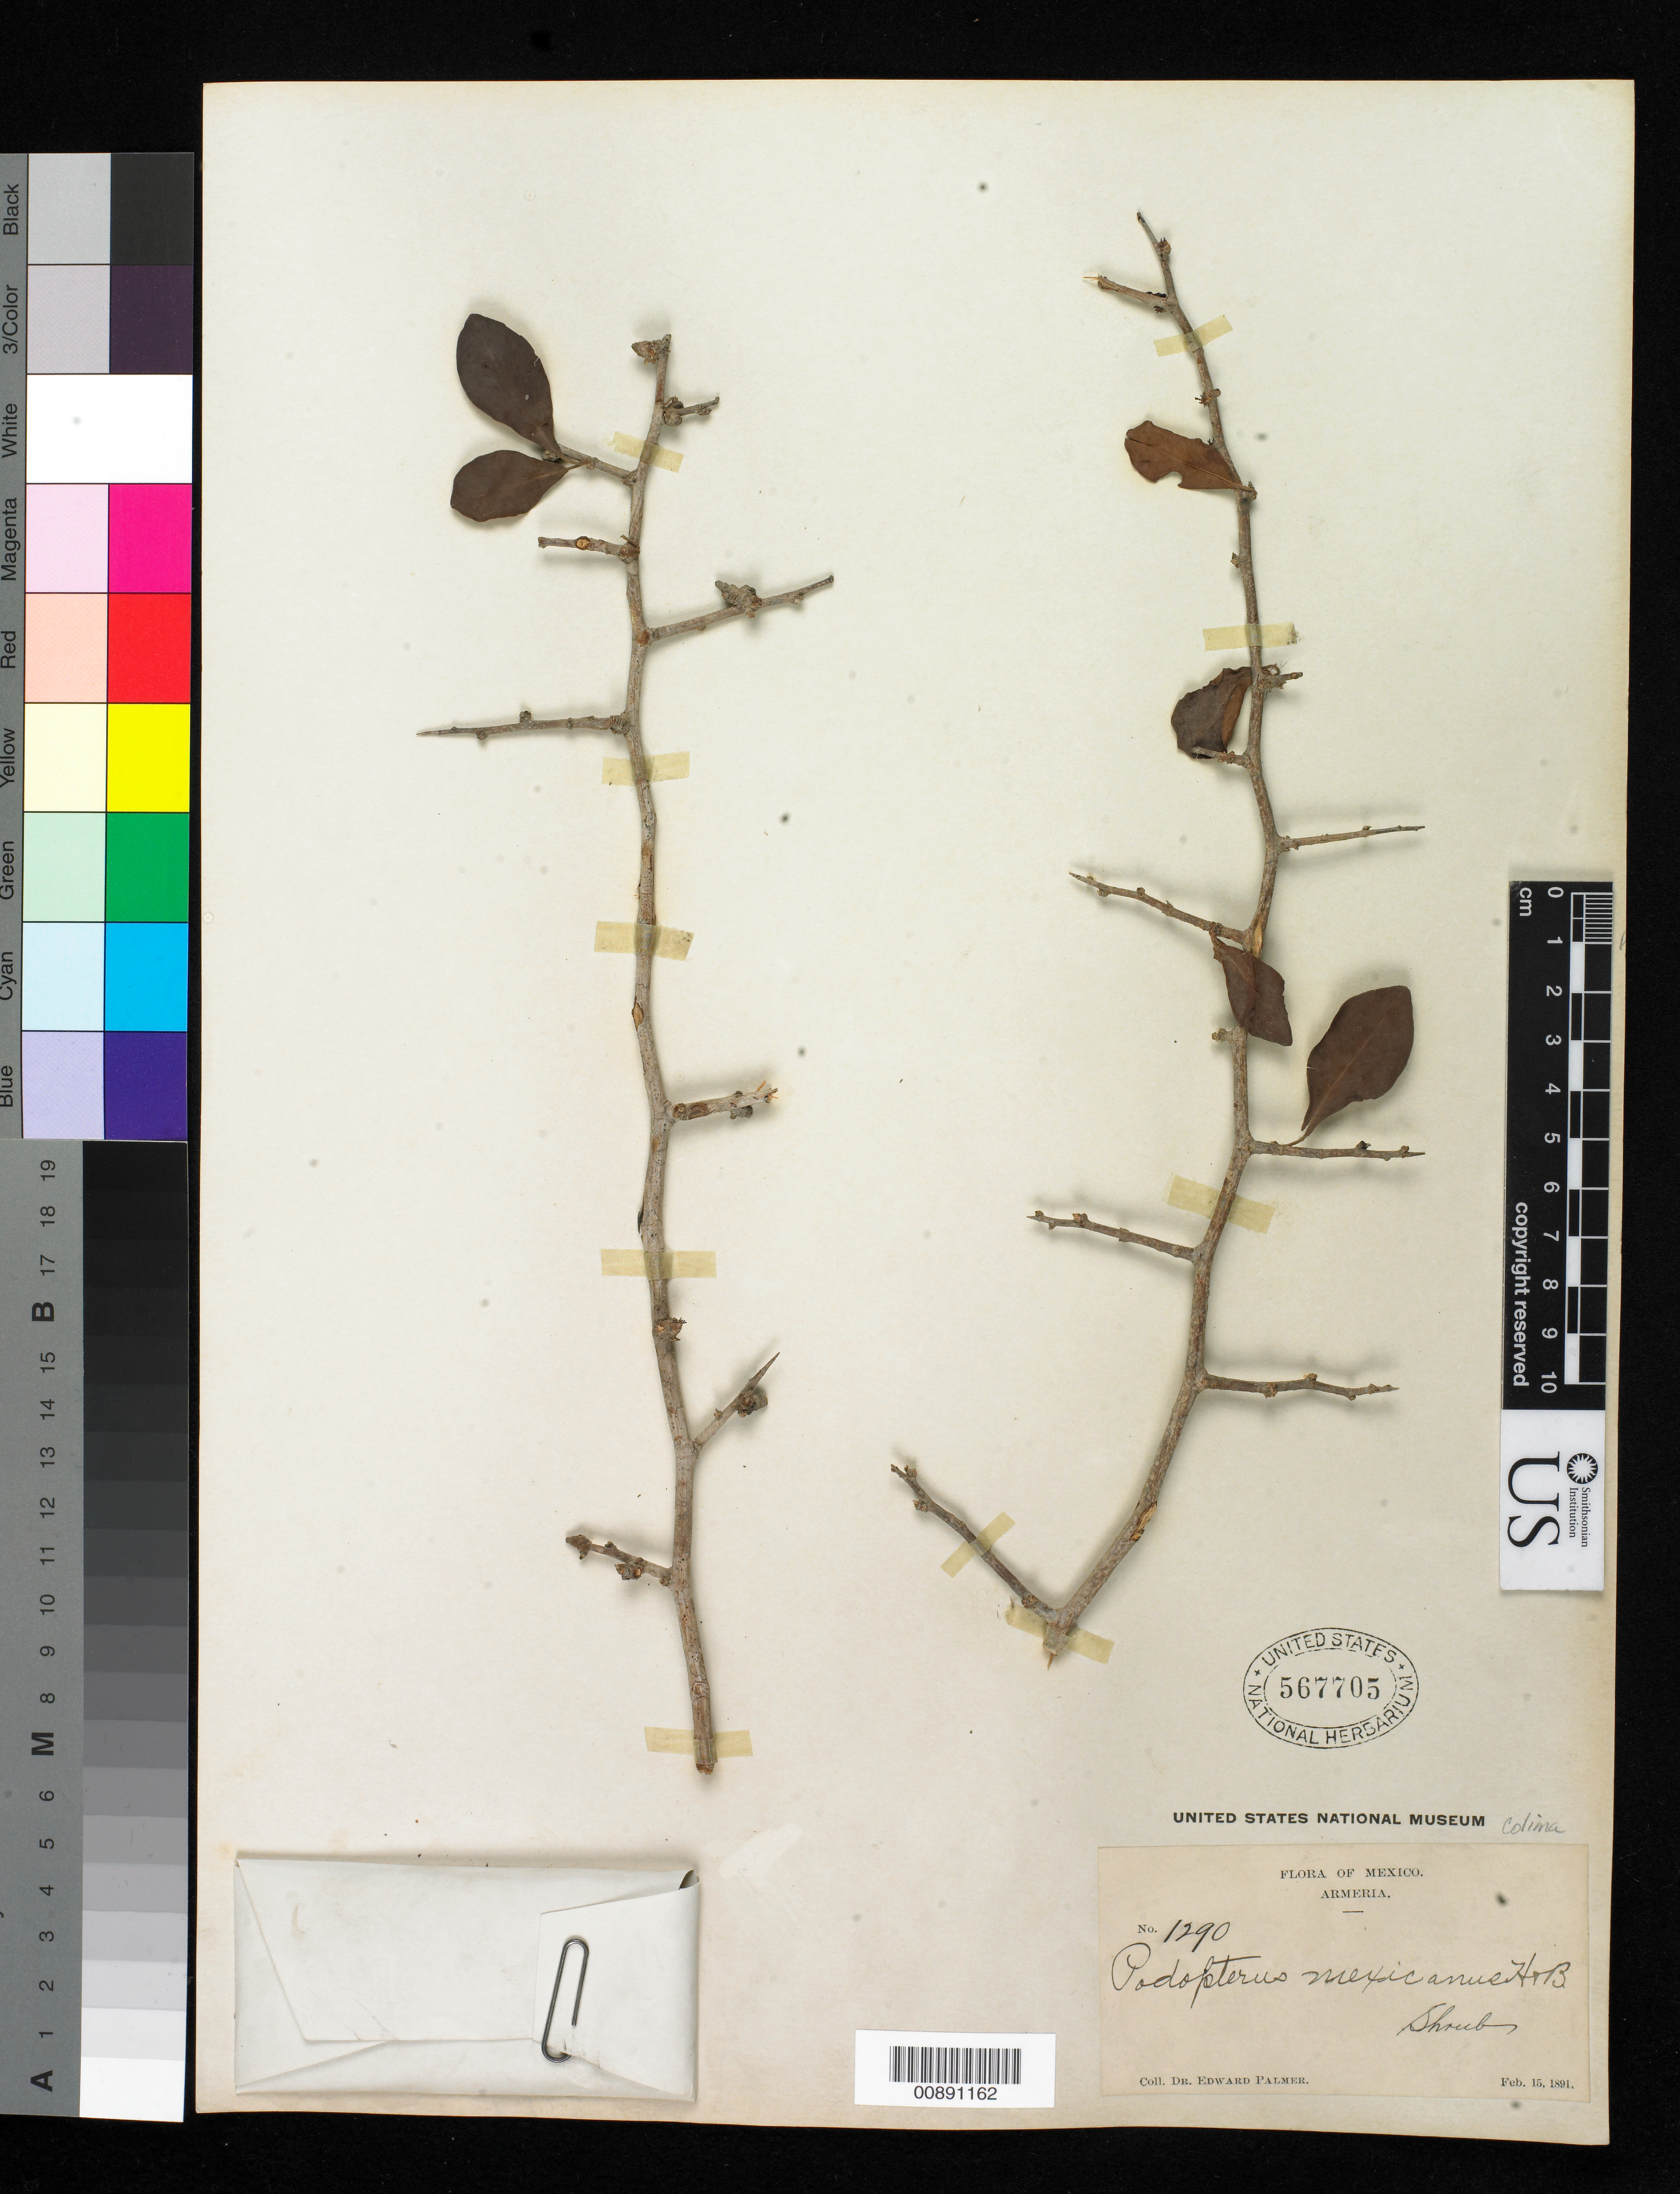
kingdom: Plantae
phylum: Tracheophyta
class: Magnoliopsida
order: Caryophyllales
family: Polygonaceae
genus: Podopterus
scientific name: Podopterus mexicanus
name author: Bonpl.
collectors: E. Palmer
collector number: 1290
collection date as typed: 15 Feb 1891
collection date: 1891-02-15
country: Mexico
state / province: Colima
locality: Armeria, Colima.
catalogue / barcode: US 567705